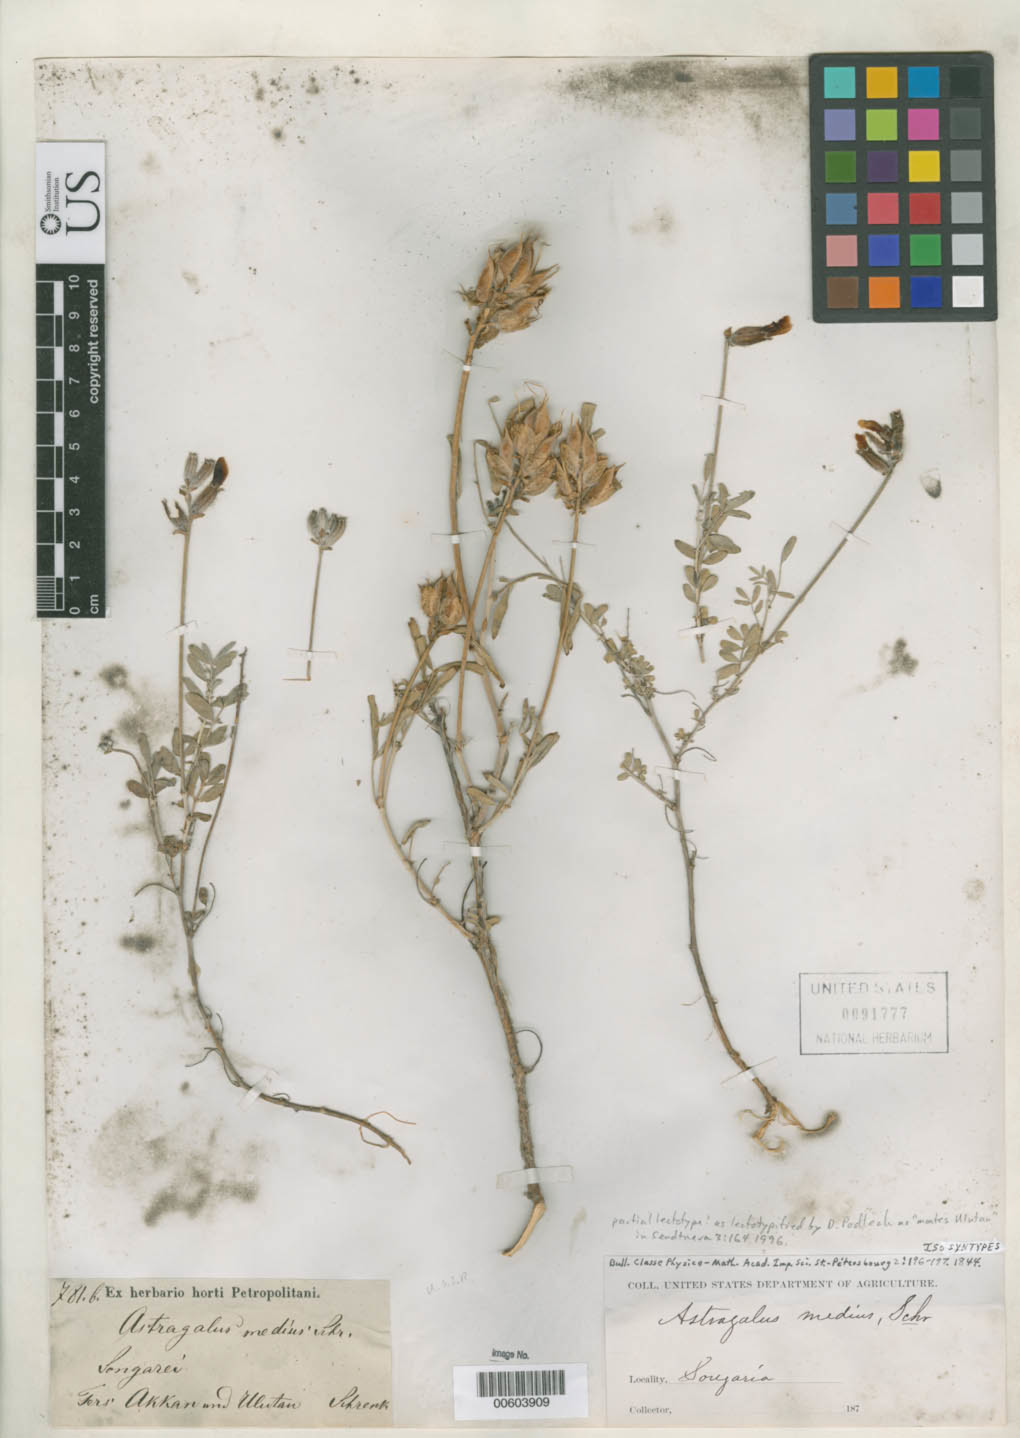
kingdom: Plantae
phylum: Tracheophyta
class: Magnoliopsida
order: Fabales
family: Fabaceae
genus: Astragalus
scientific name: Astragalus medius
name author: Schrenk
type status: Isolectotype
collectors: A. G. von Schrenk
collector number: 701 b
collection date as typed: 187-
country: China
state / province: Xinjiang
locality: Dzungaria; Songaria- Present-day: Xinjiang Uyghur Autonomous Region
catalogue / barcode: US 91777